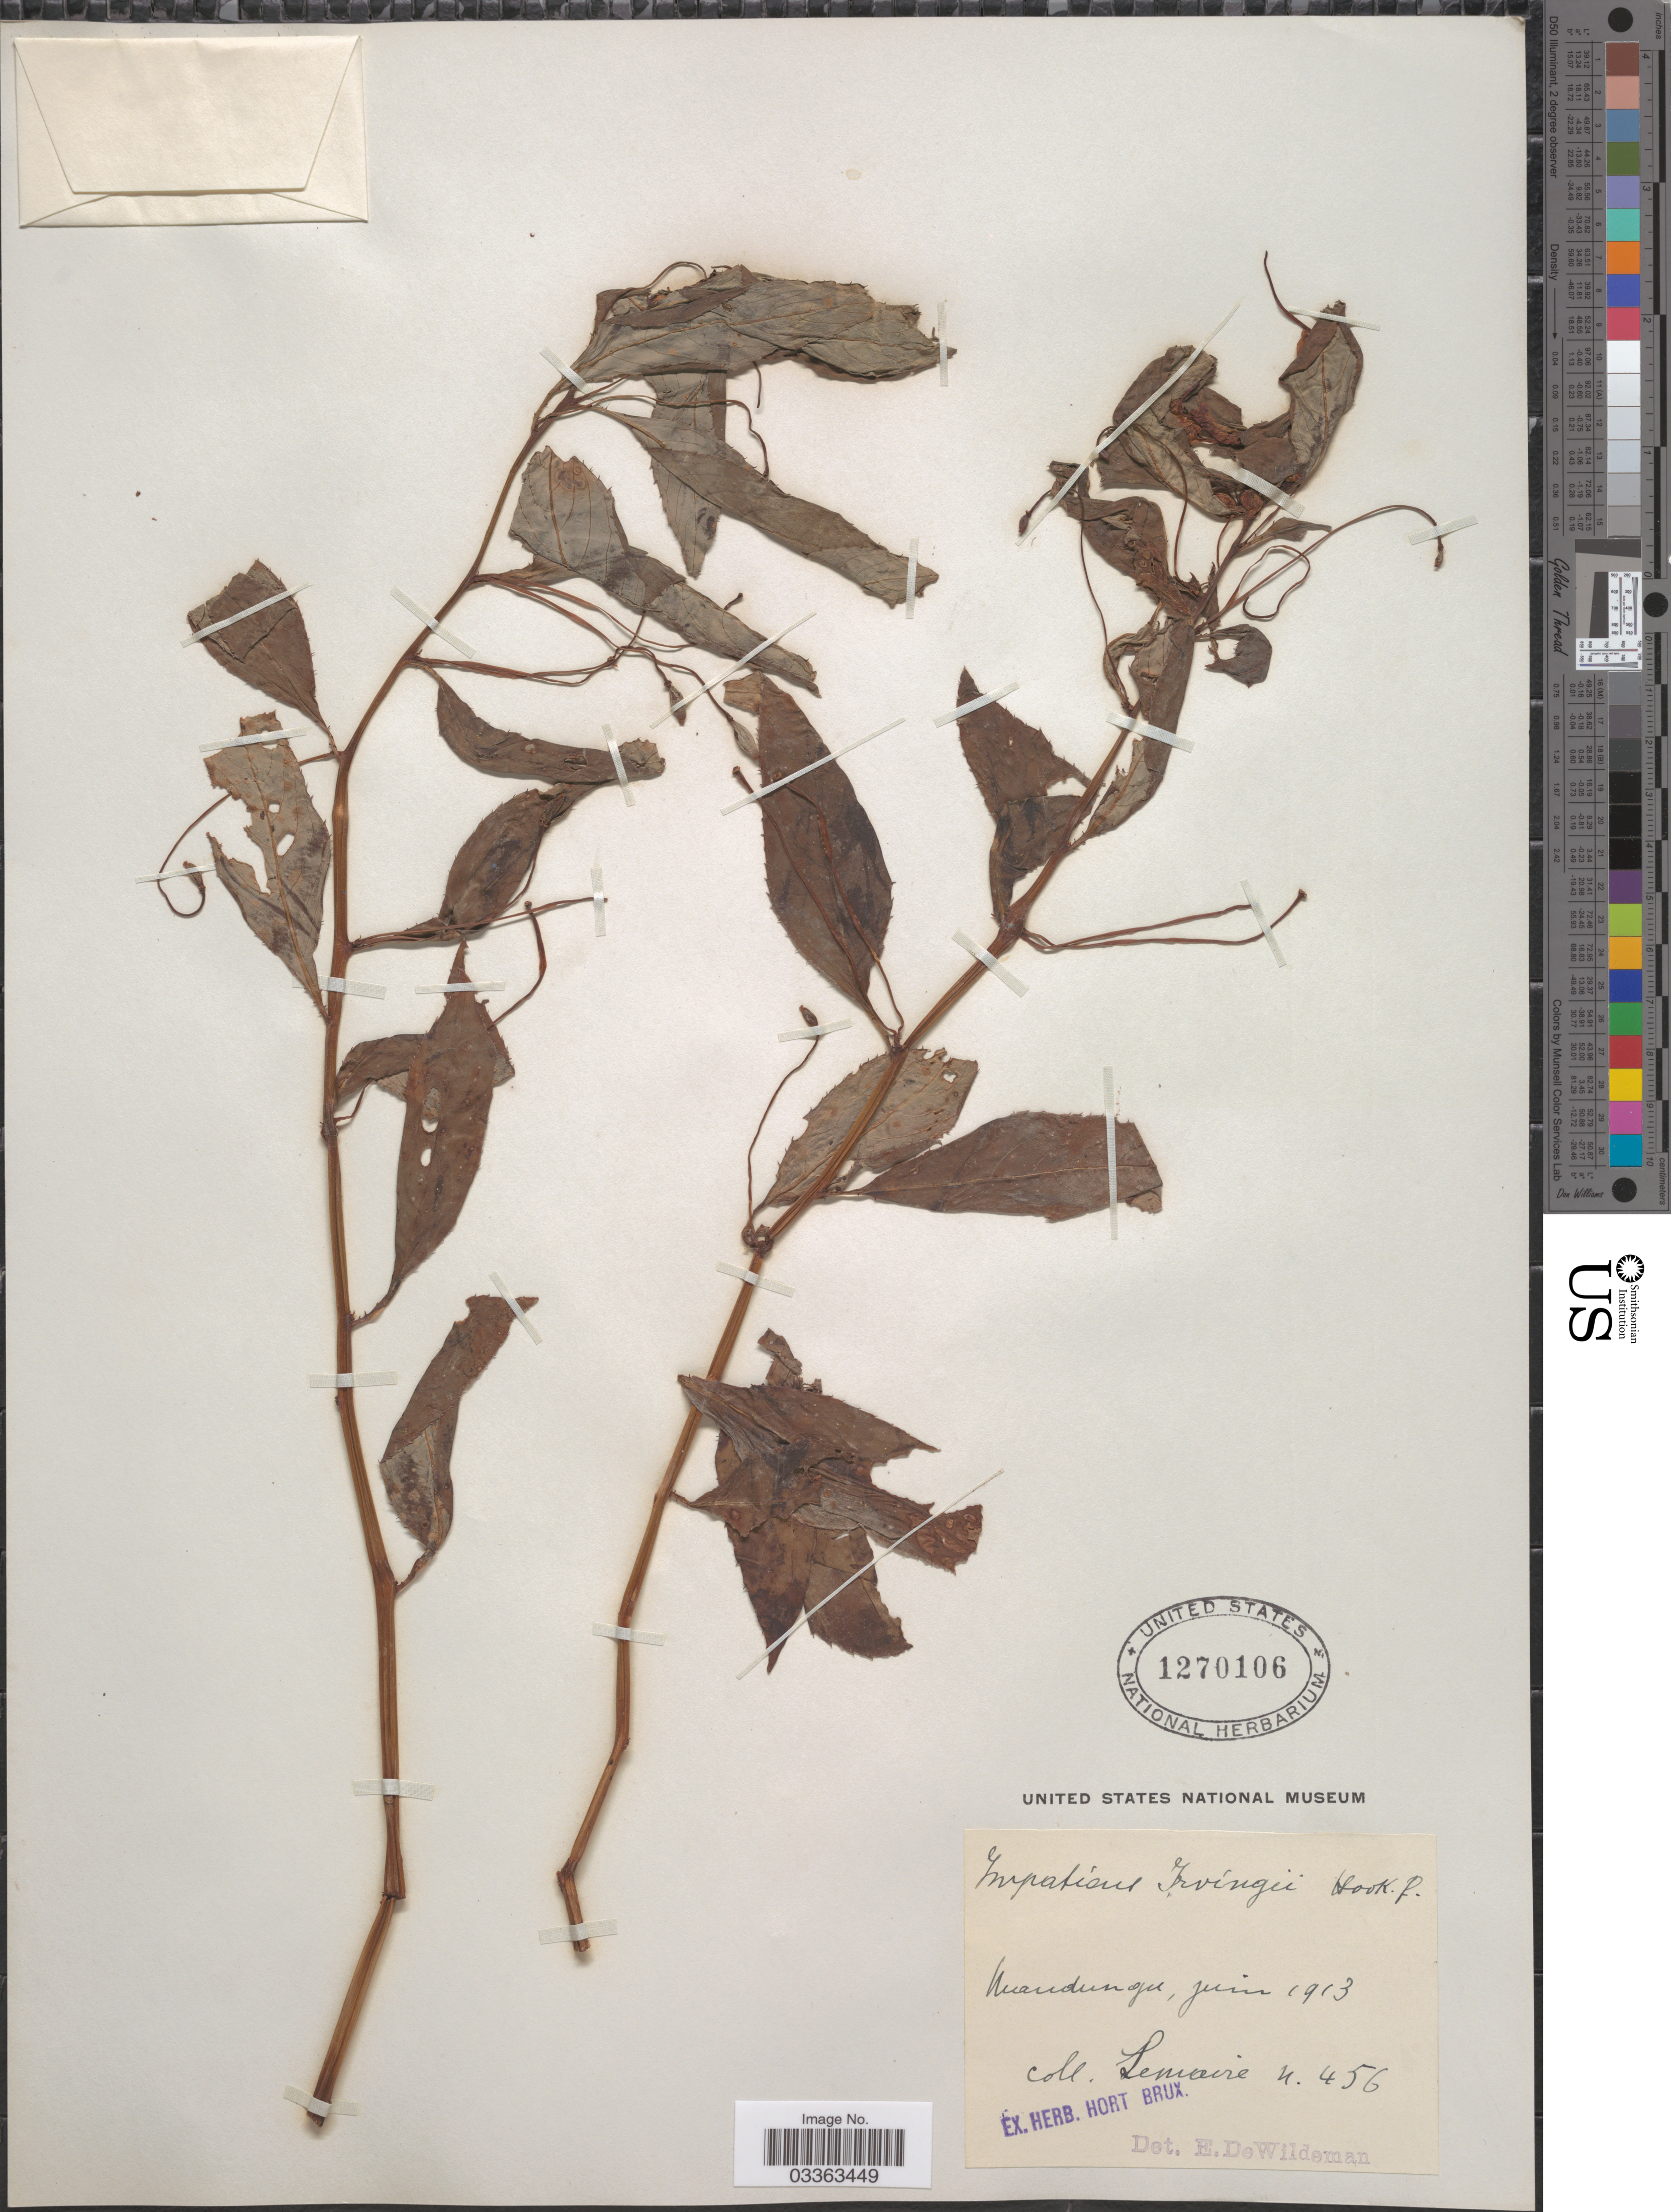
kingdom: Plantae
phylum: Tracheophyta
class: Magnoliopsida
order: Ericales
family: Balsaminaceae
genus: Impatiens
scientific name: Impatiens irvingii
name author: Hook. f.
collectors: Lemaire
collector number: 456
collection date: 1913-06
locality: Mandungu [interpreted].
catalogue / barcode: US 1270106